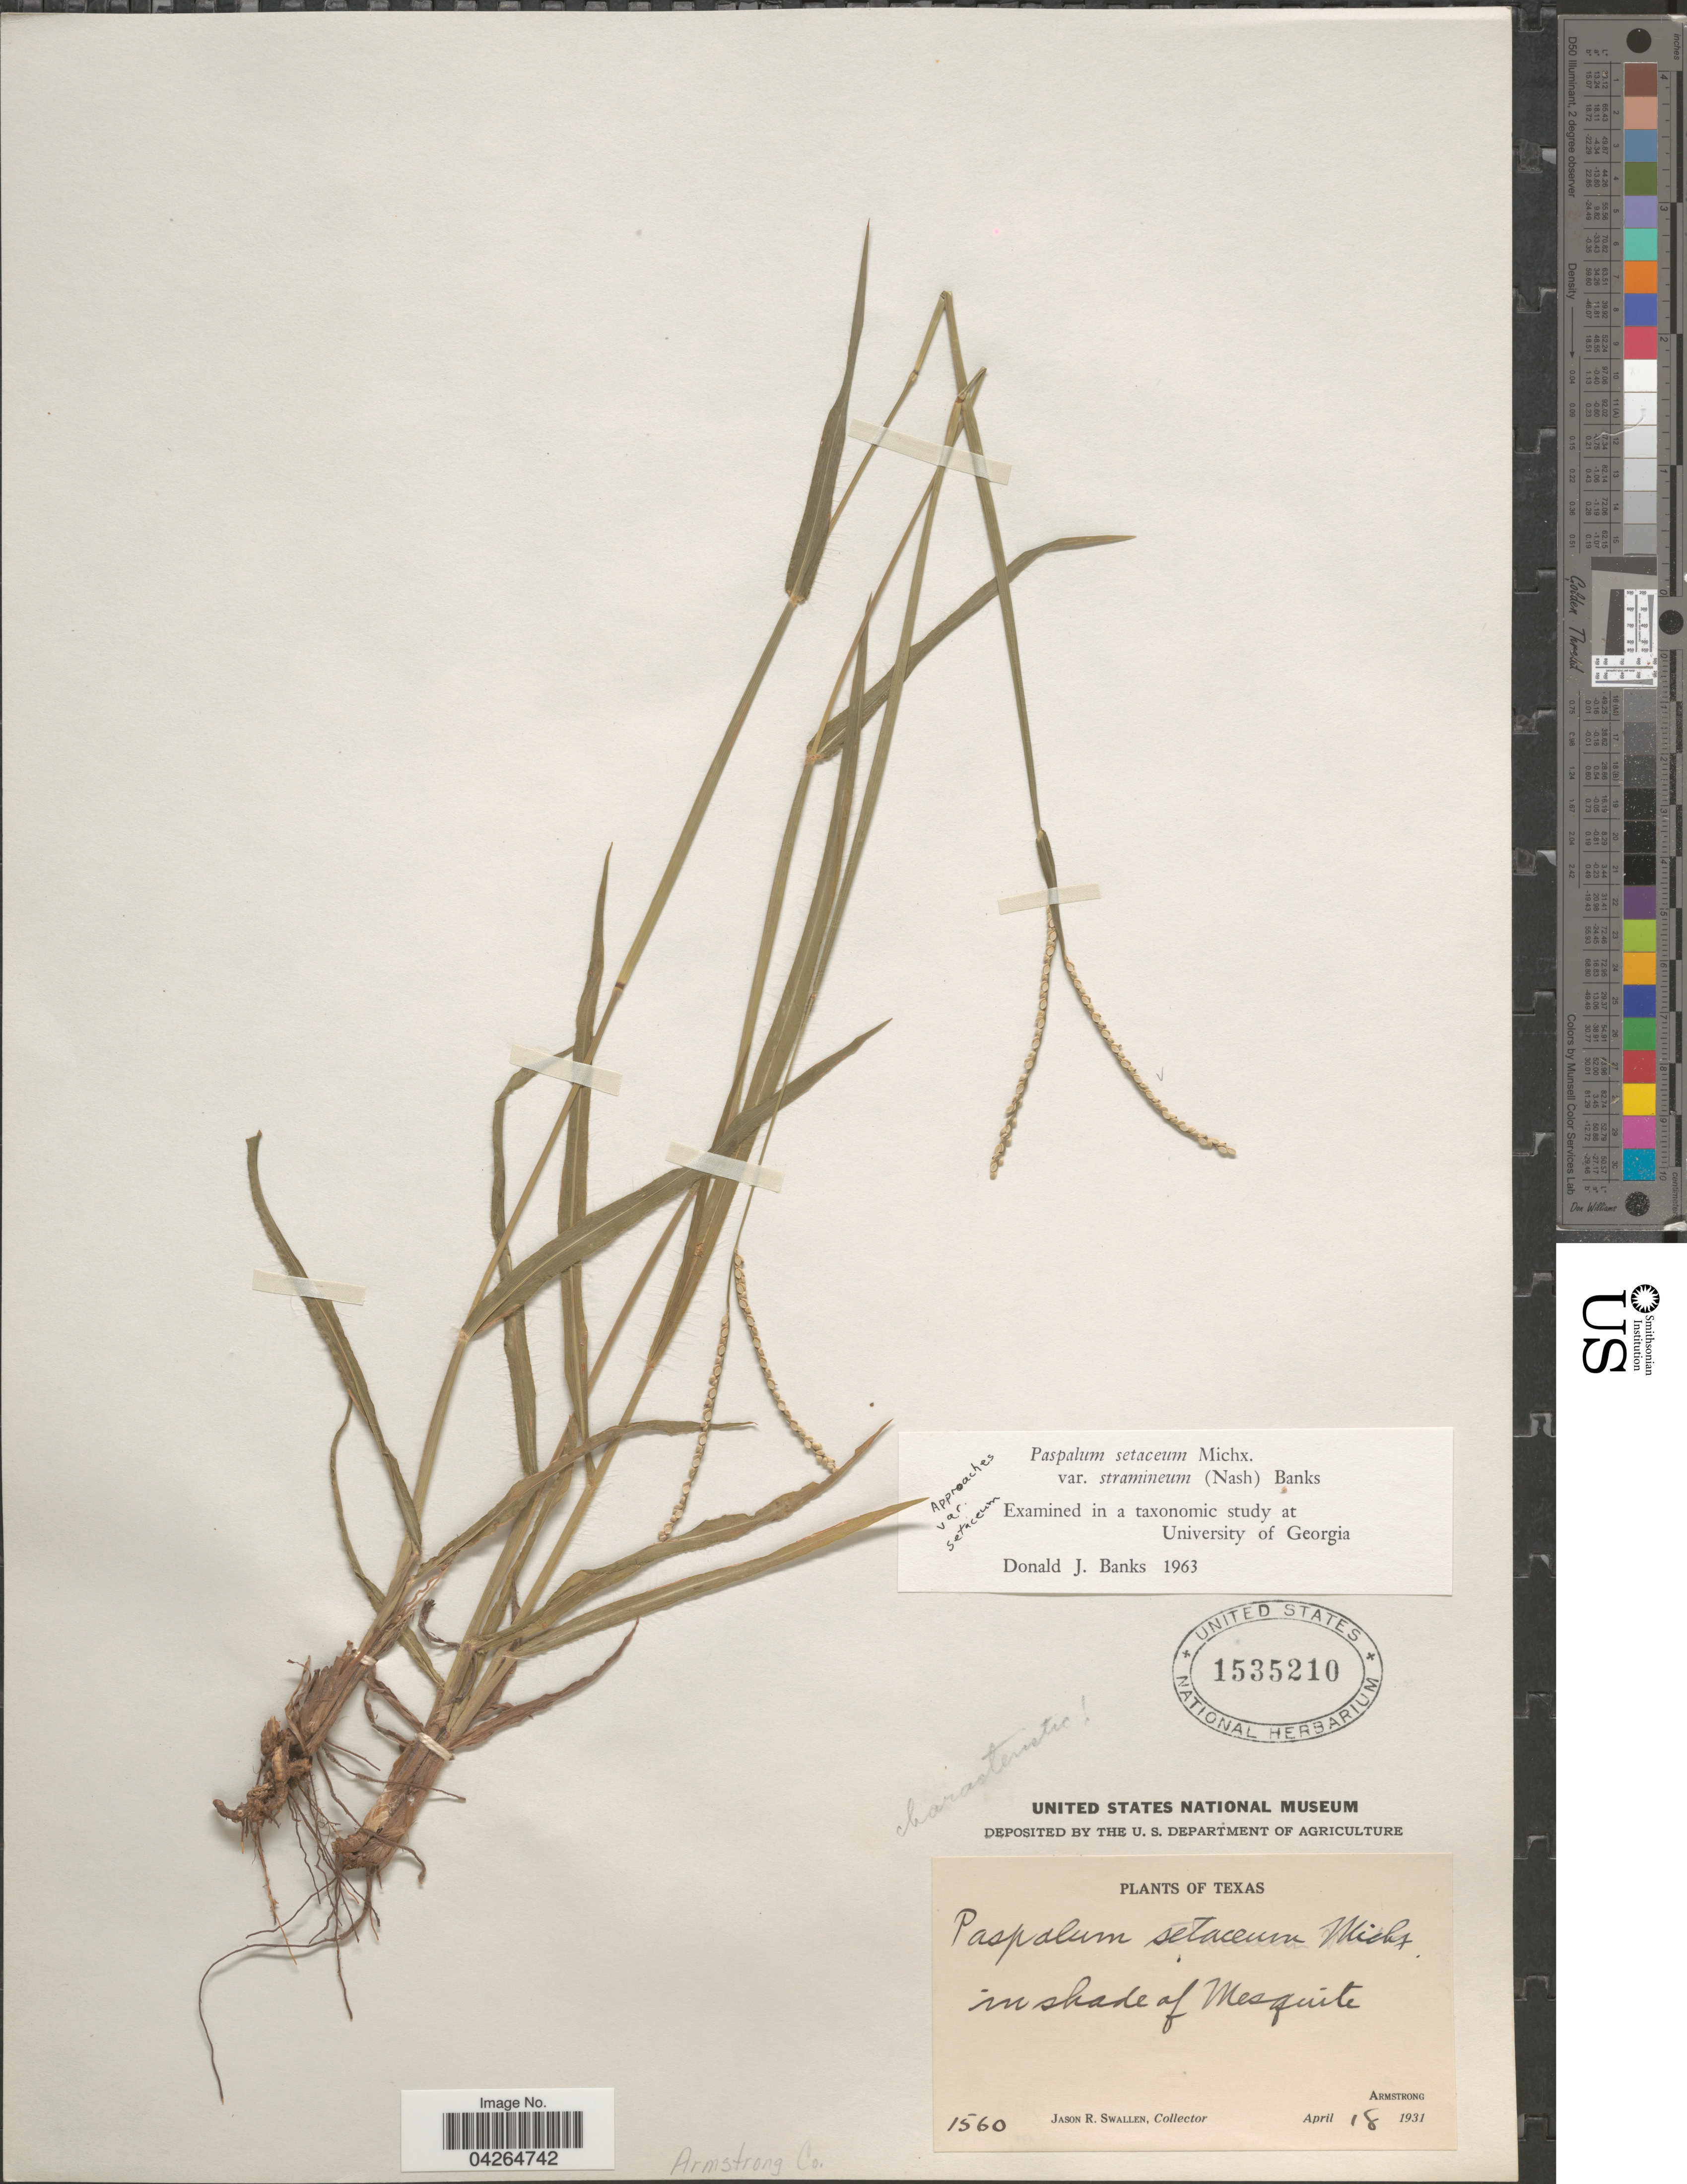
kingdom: Plantae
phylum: Tracheophyta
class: Liliopsida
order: Poales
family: Poaceae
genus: Paspalum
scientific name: Paspalum setaceum var. stramineum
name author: (Nash) D.J. Banks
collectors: J. R. Swallen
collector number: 1560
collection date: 1931-04-18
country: United States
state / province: Texas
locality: In shade of Mesquite. Armstrong. Armstrong Co.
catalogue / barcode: US 1535210